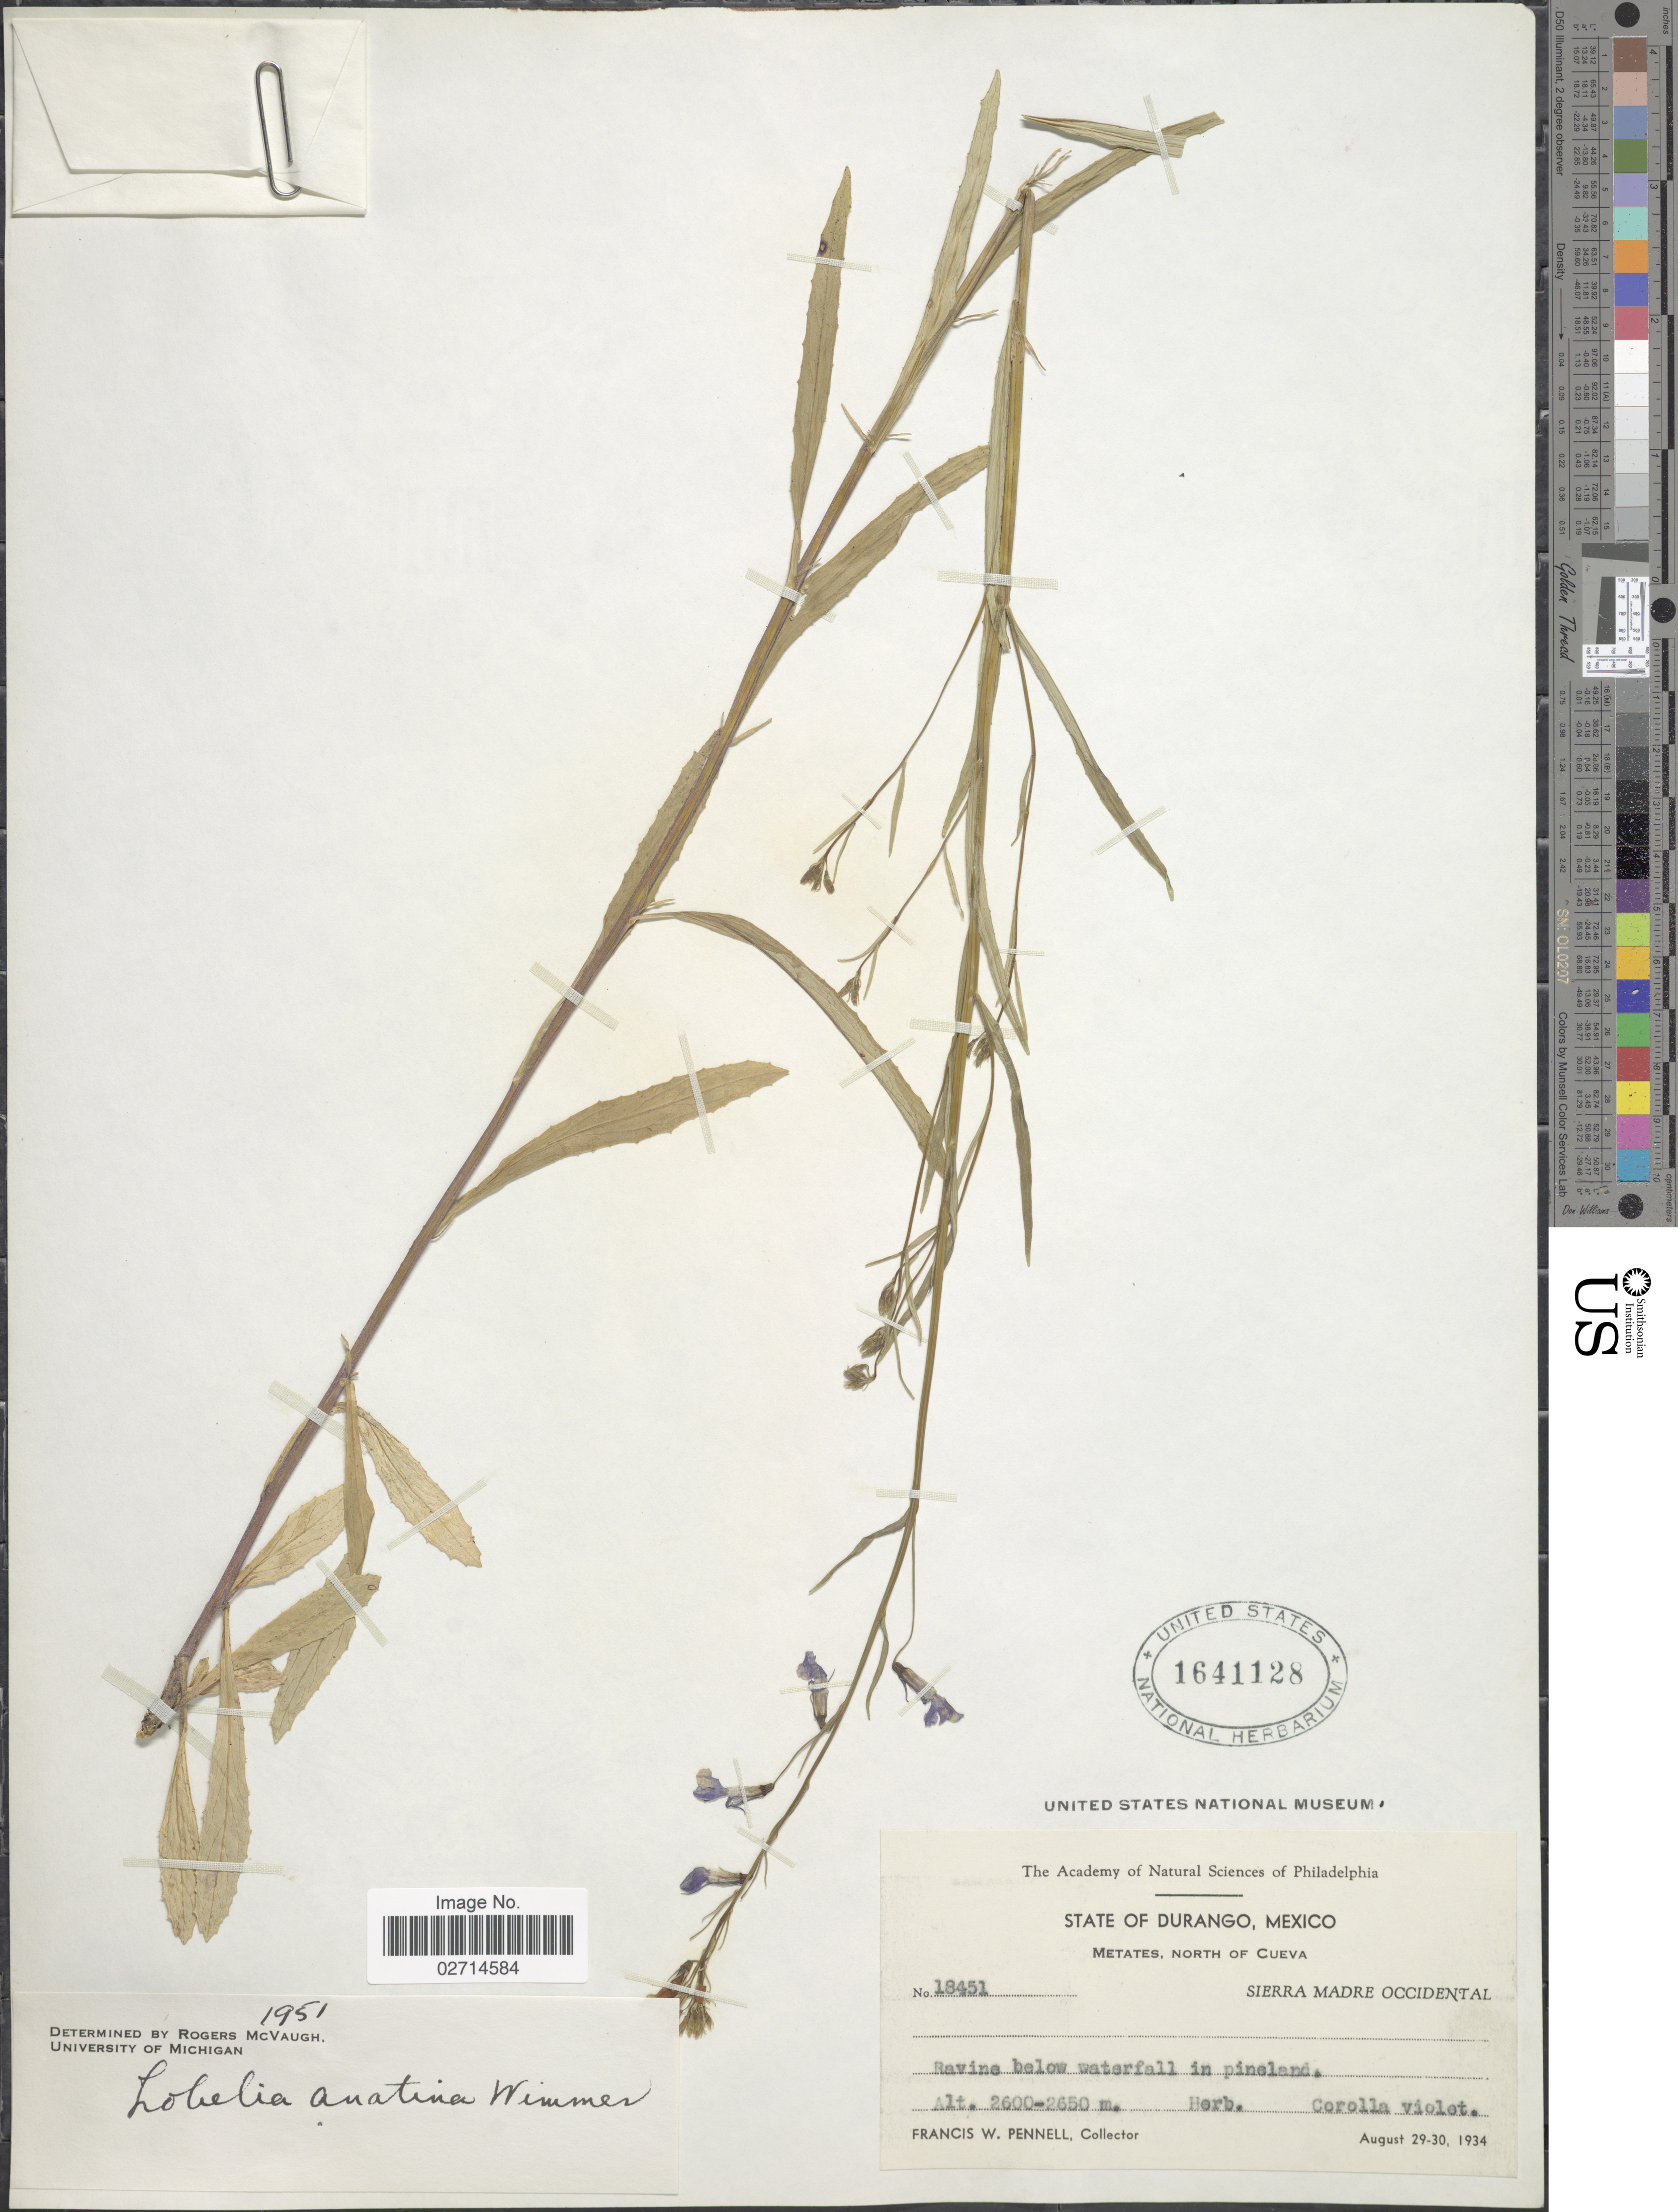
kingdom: Plantae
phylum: Tracheophyta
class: Magnoliopsida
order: Asterales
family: Campanulaceae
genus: Lobelia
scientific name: Lobelia anatina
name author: E. Wimm.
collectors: F. W. Pennell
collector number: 18451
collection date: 1934-08-29/1934-08-30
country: Mexico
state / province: Durango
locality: Metates, North of Cueva. Sierra Madre Occidental. Ravine below waterfall in pineland.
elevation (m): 2600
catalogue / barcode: US 1641128